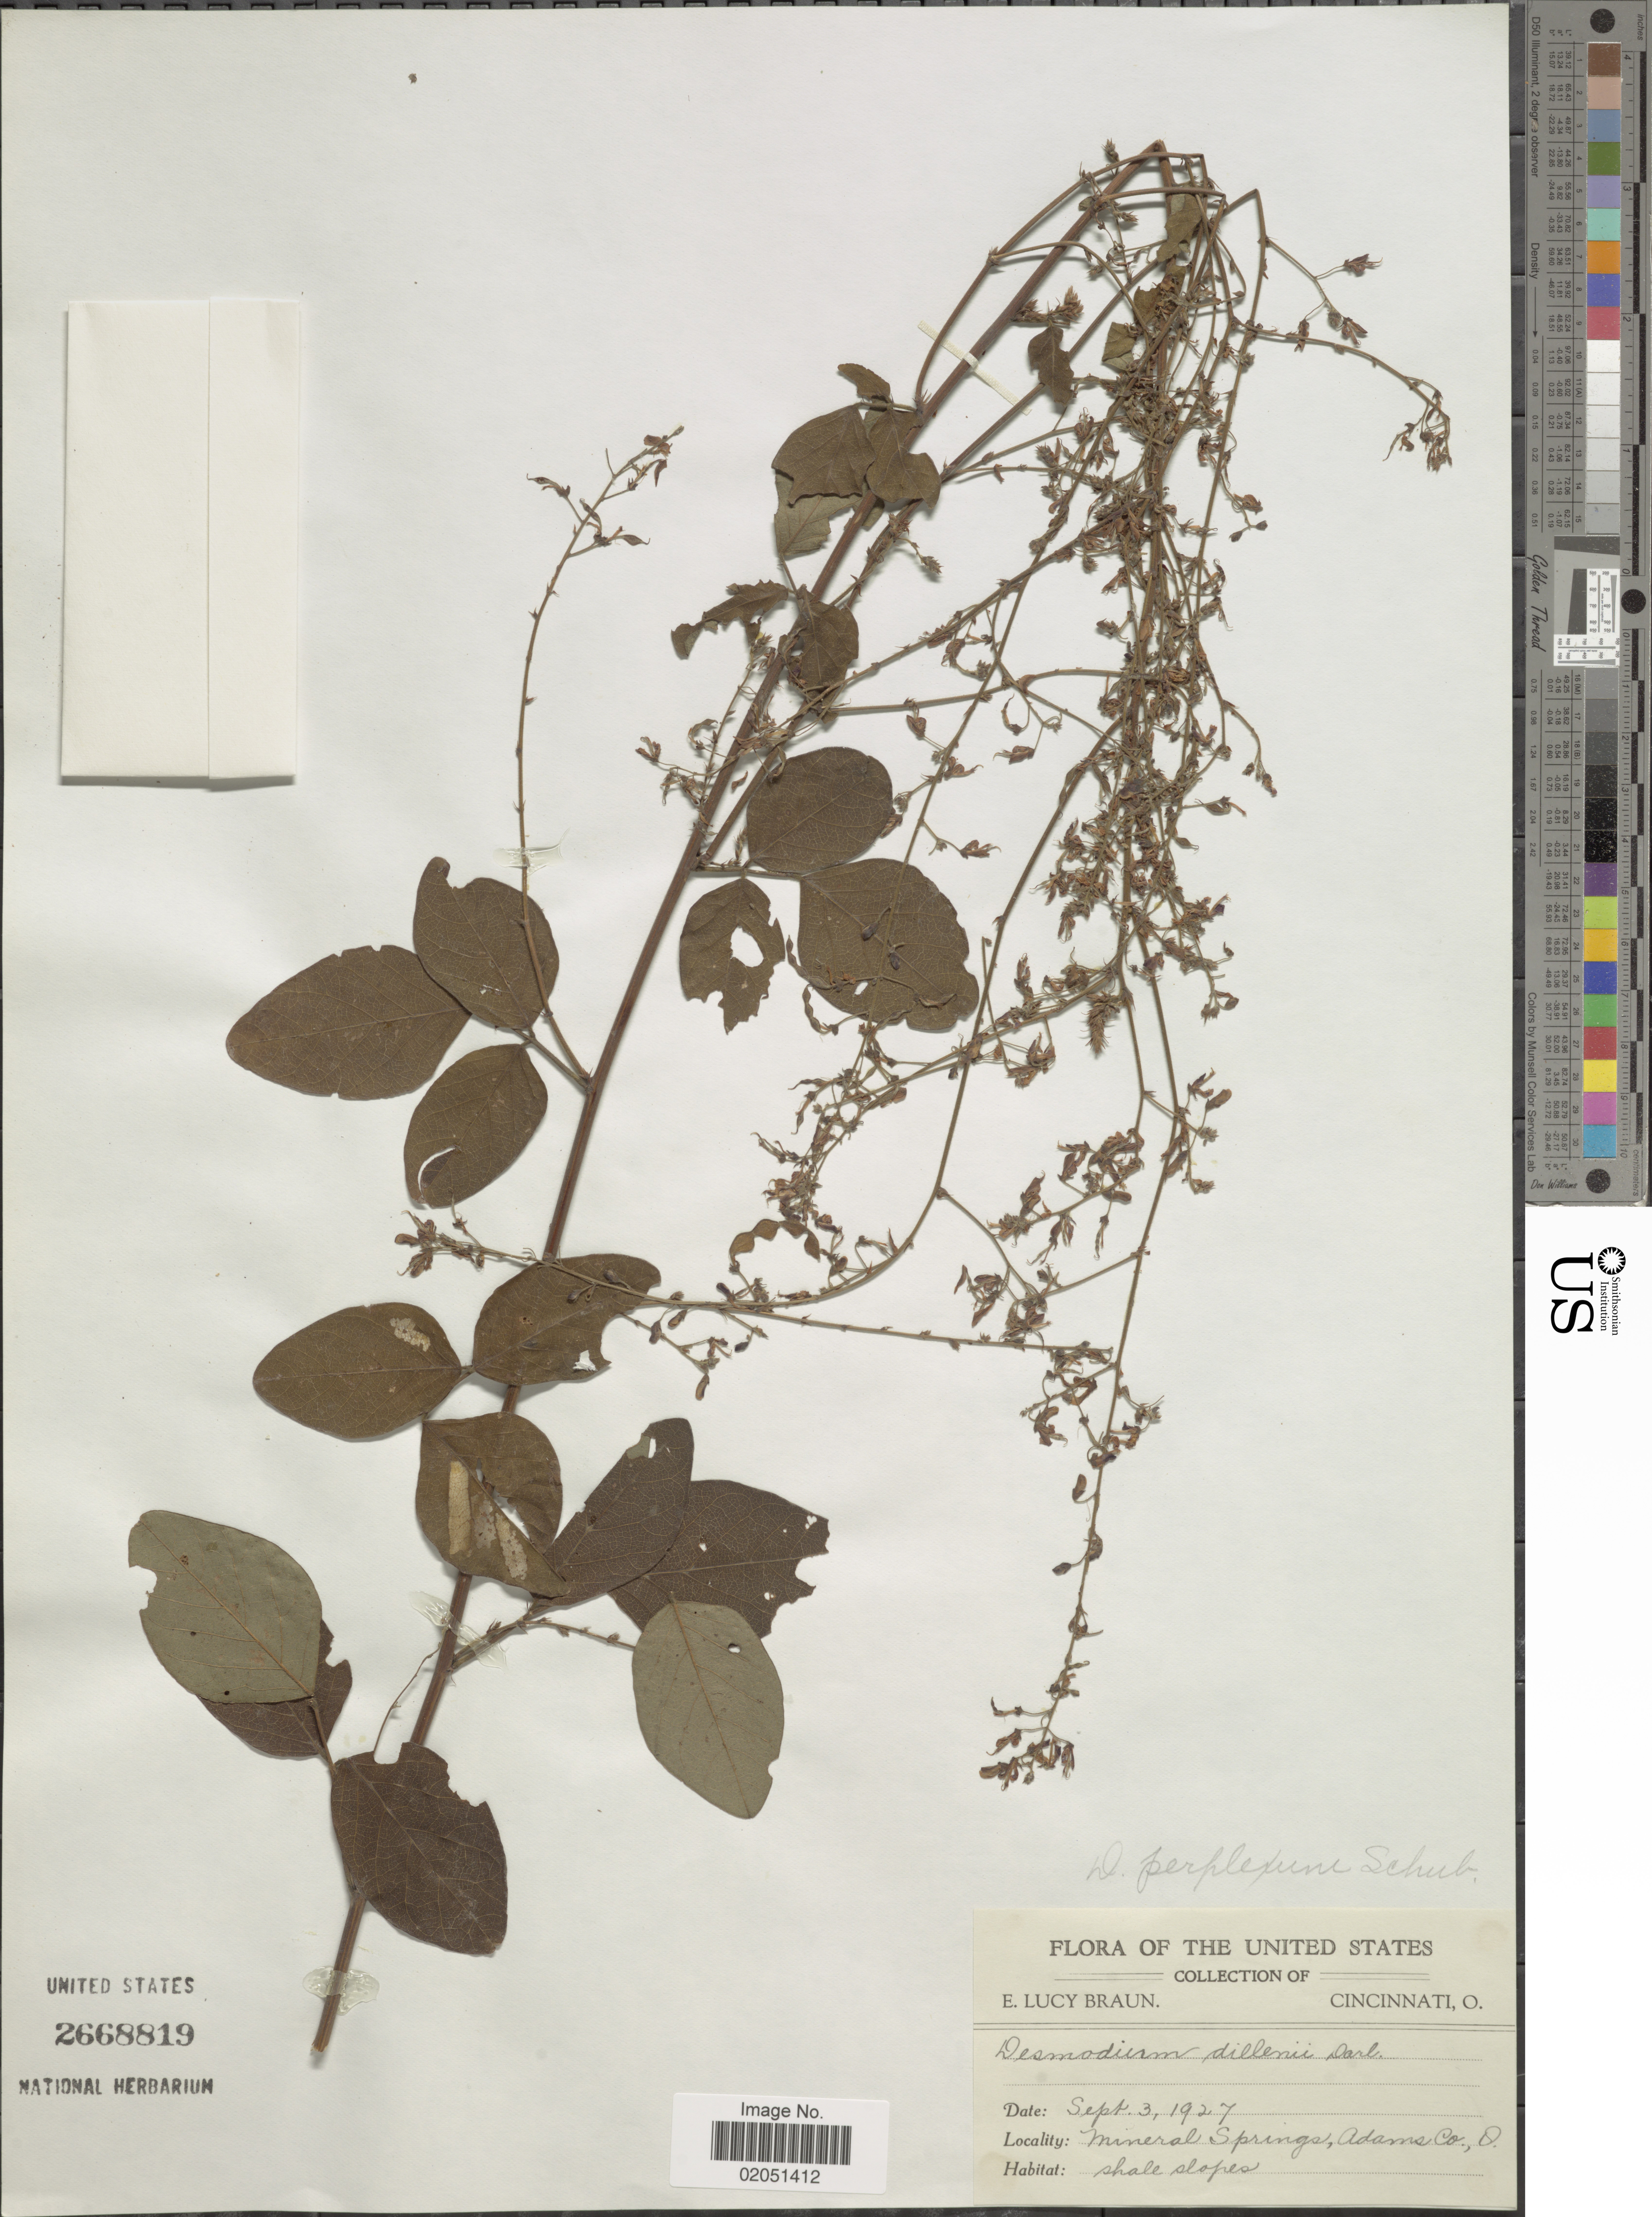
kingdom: Plantae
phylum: Tracheophyta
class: Magnoliopsida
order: Fabales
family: Fabaceae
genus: Desmodium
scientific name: Desmodium perplexum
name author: B.G. Schub.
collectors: E. L. Braun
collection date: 1927-09-03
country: United States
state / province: Ohio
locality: Mineral Springs, Adams Co, shale slopes.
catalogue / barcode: US 2668819